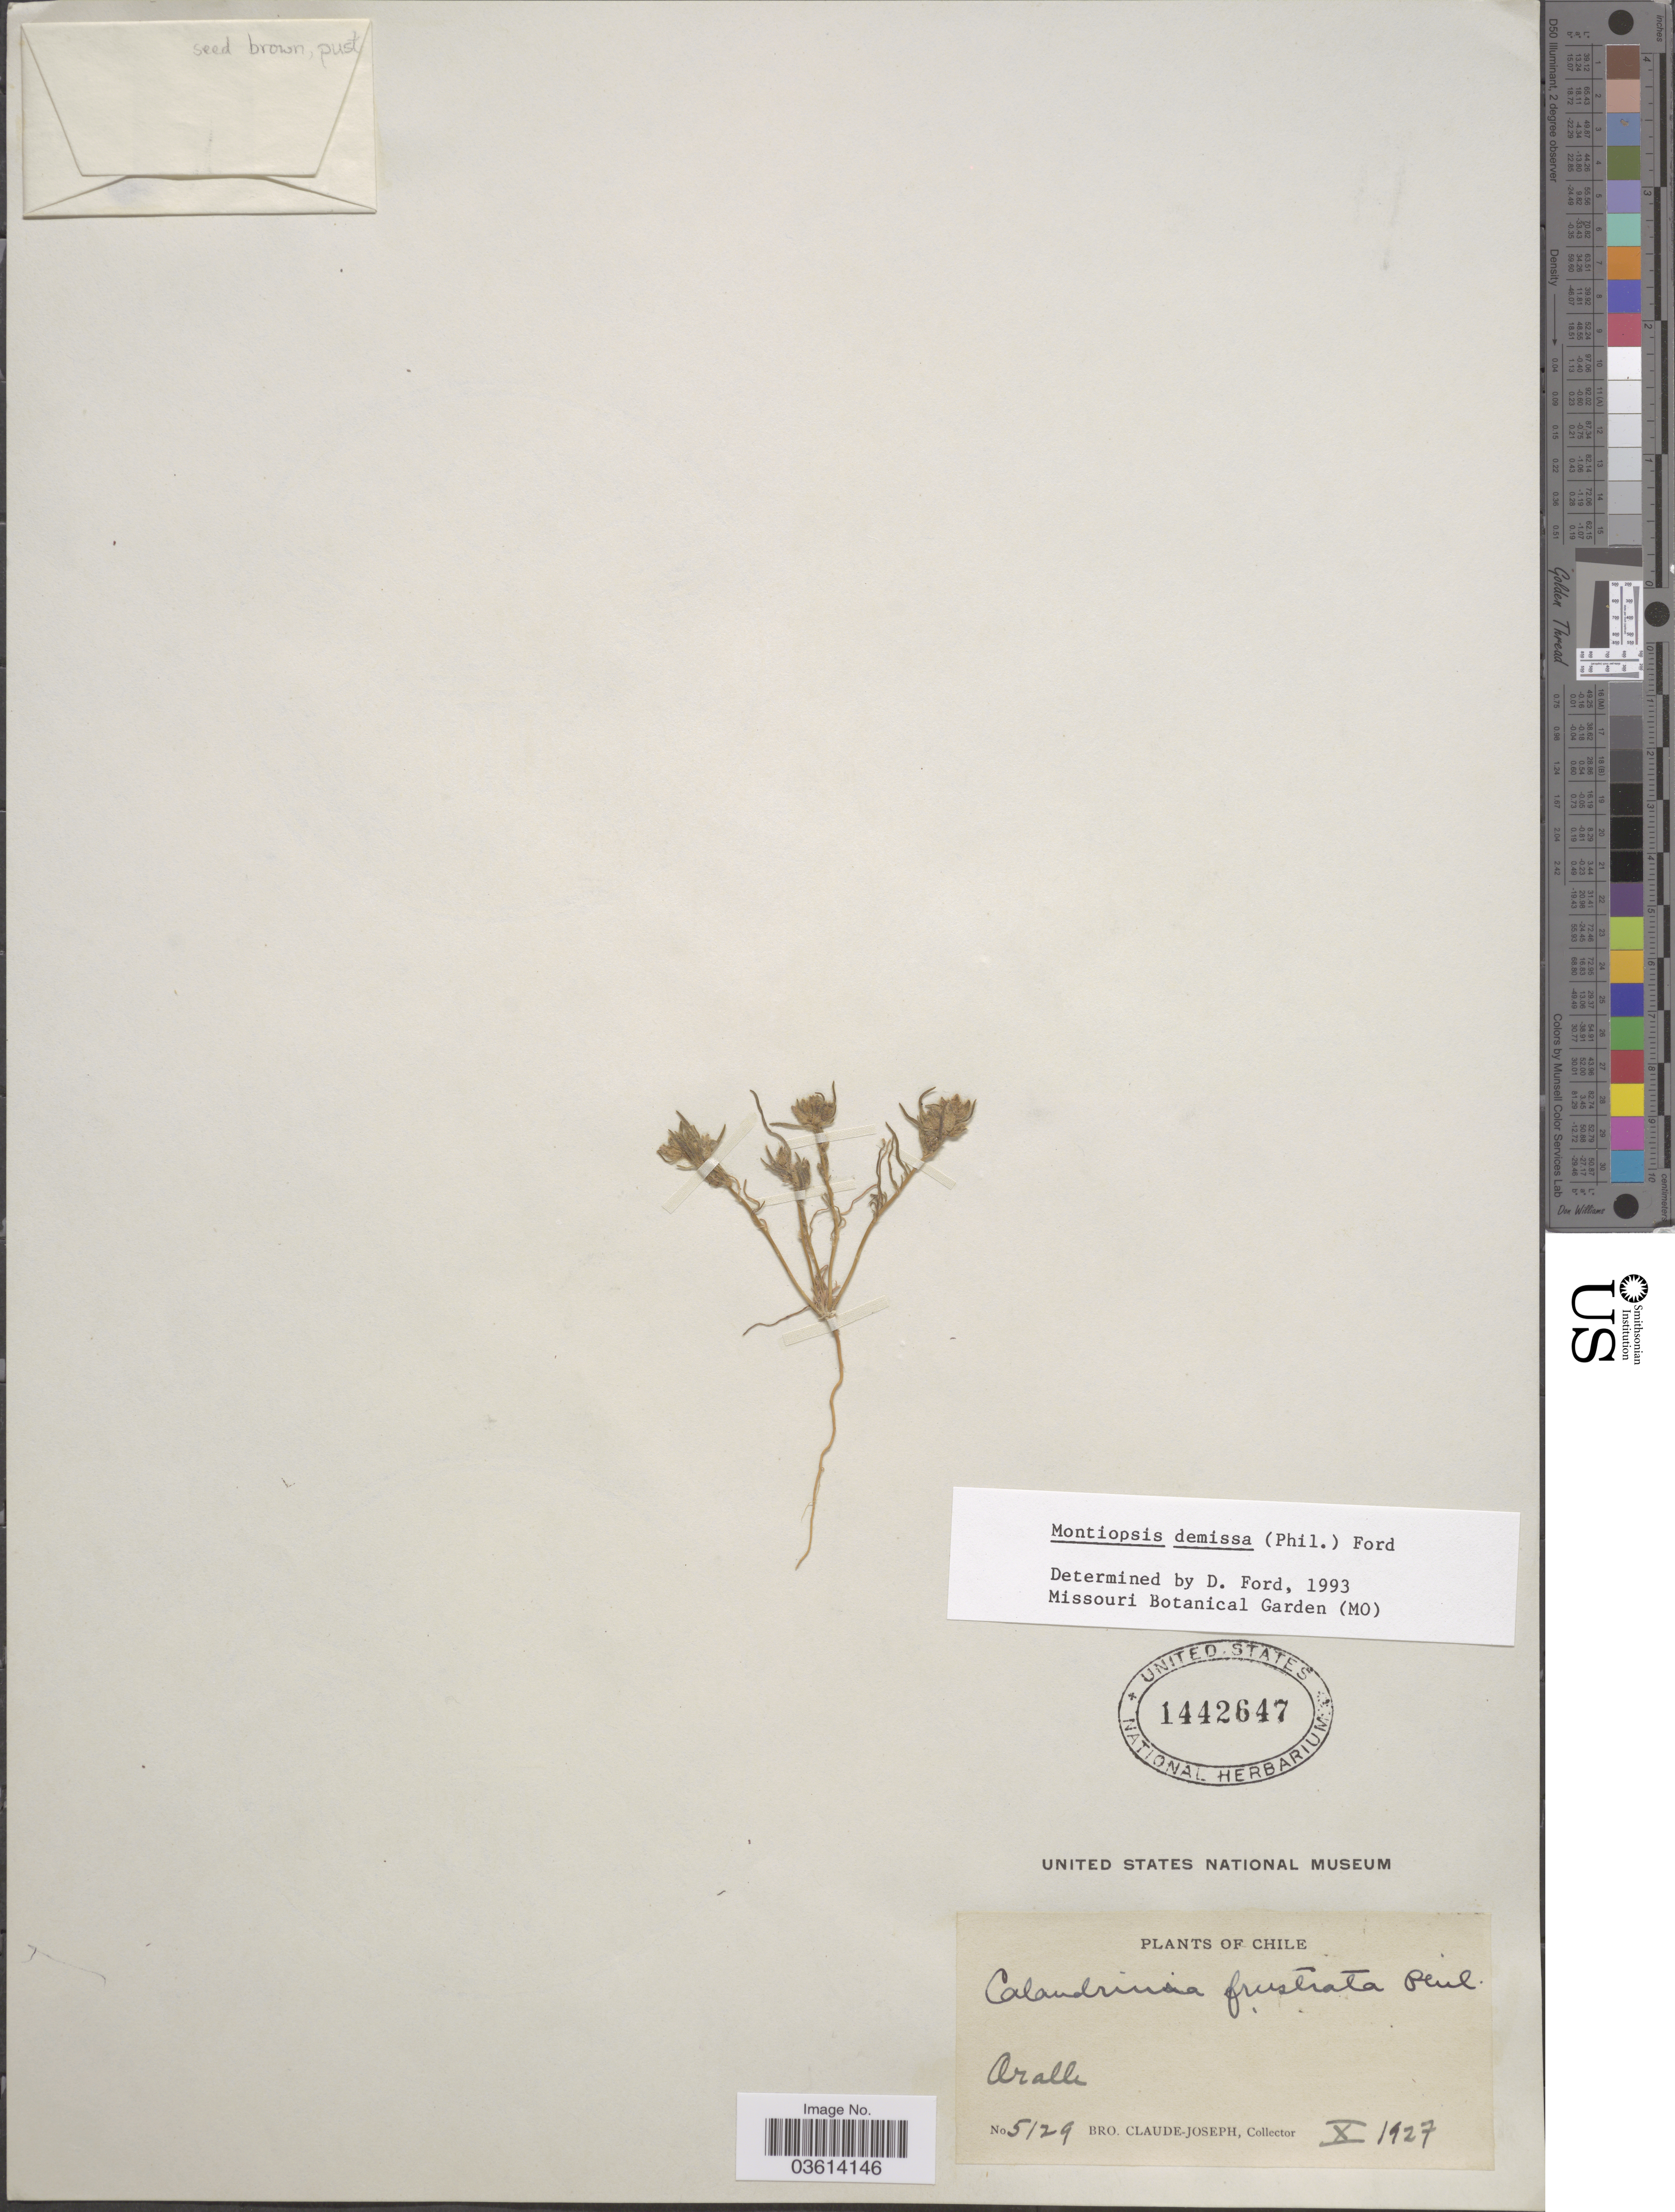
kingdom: Plantae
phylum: Tracheophyta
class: Magnoliopsida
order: Caryophyllales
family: Montiaceae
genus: Montiopsis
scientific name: Montiopsis demissa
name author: (Phil.) D.I. Ford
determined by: Ford, D.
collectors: Bro. Claude-Joseph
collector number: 5129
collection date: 1927-10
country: Chile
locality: Ovalle.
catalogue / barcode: US 1442647